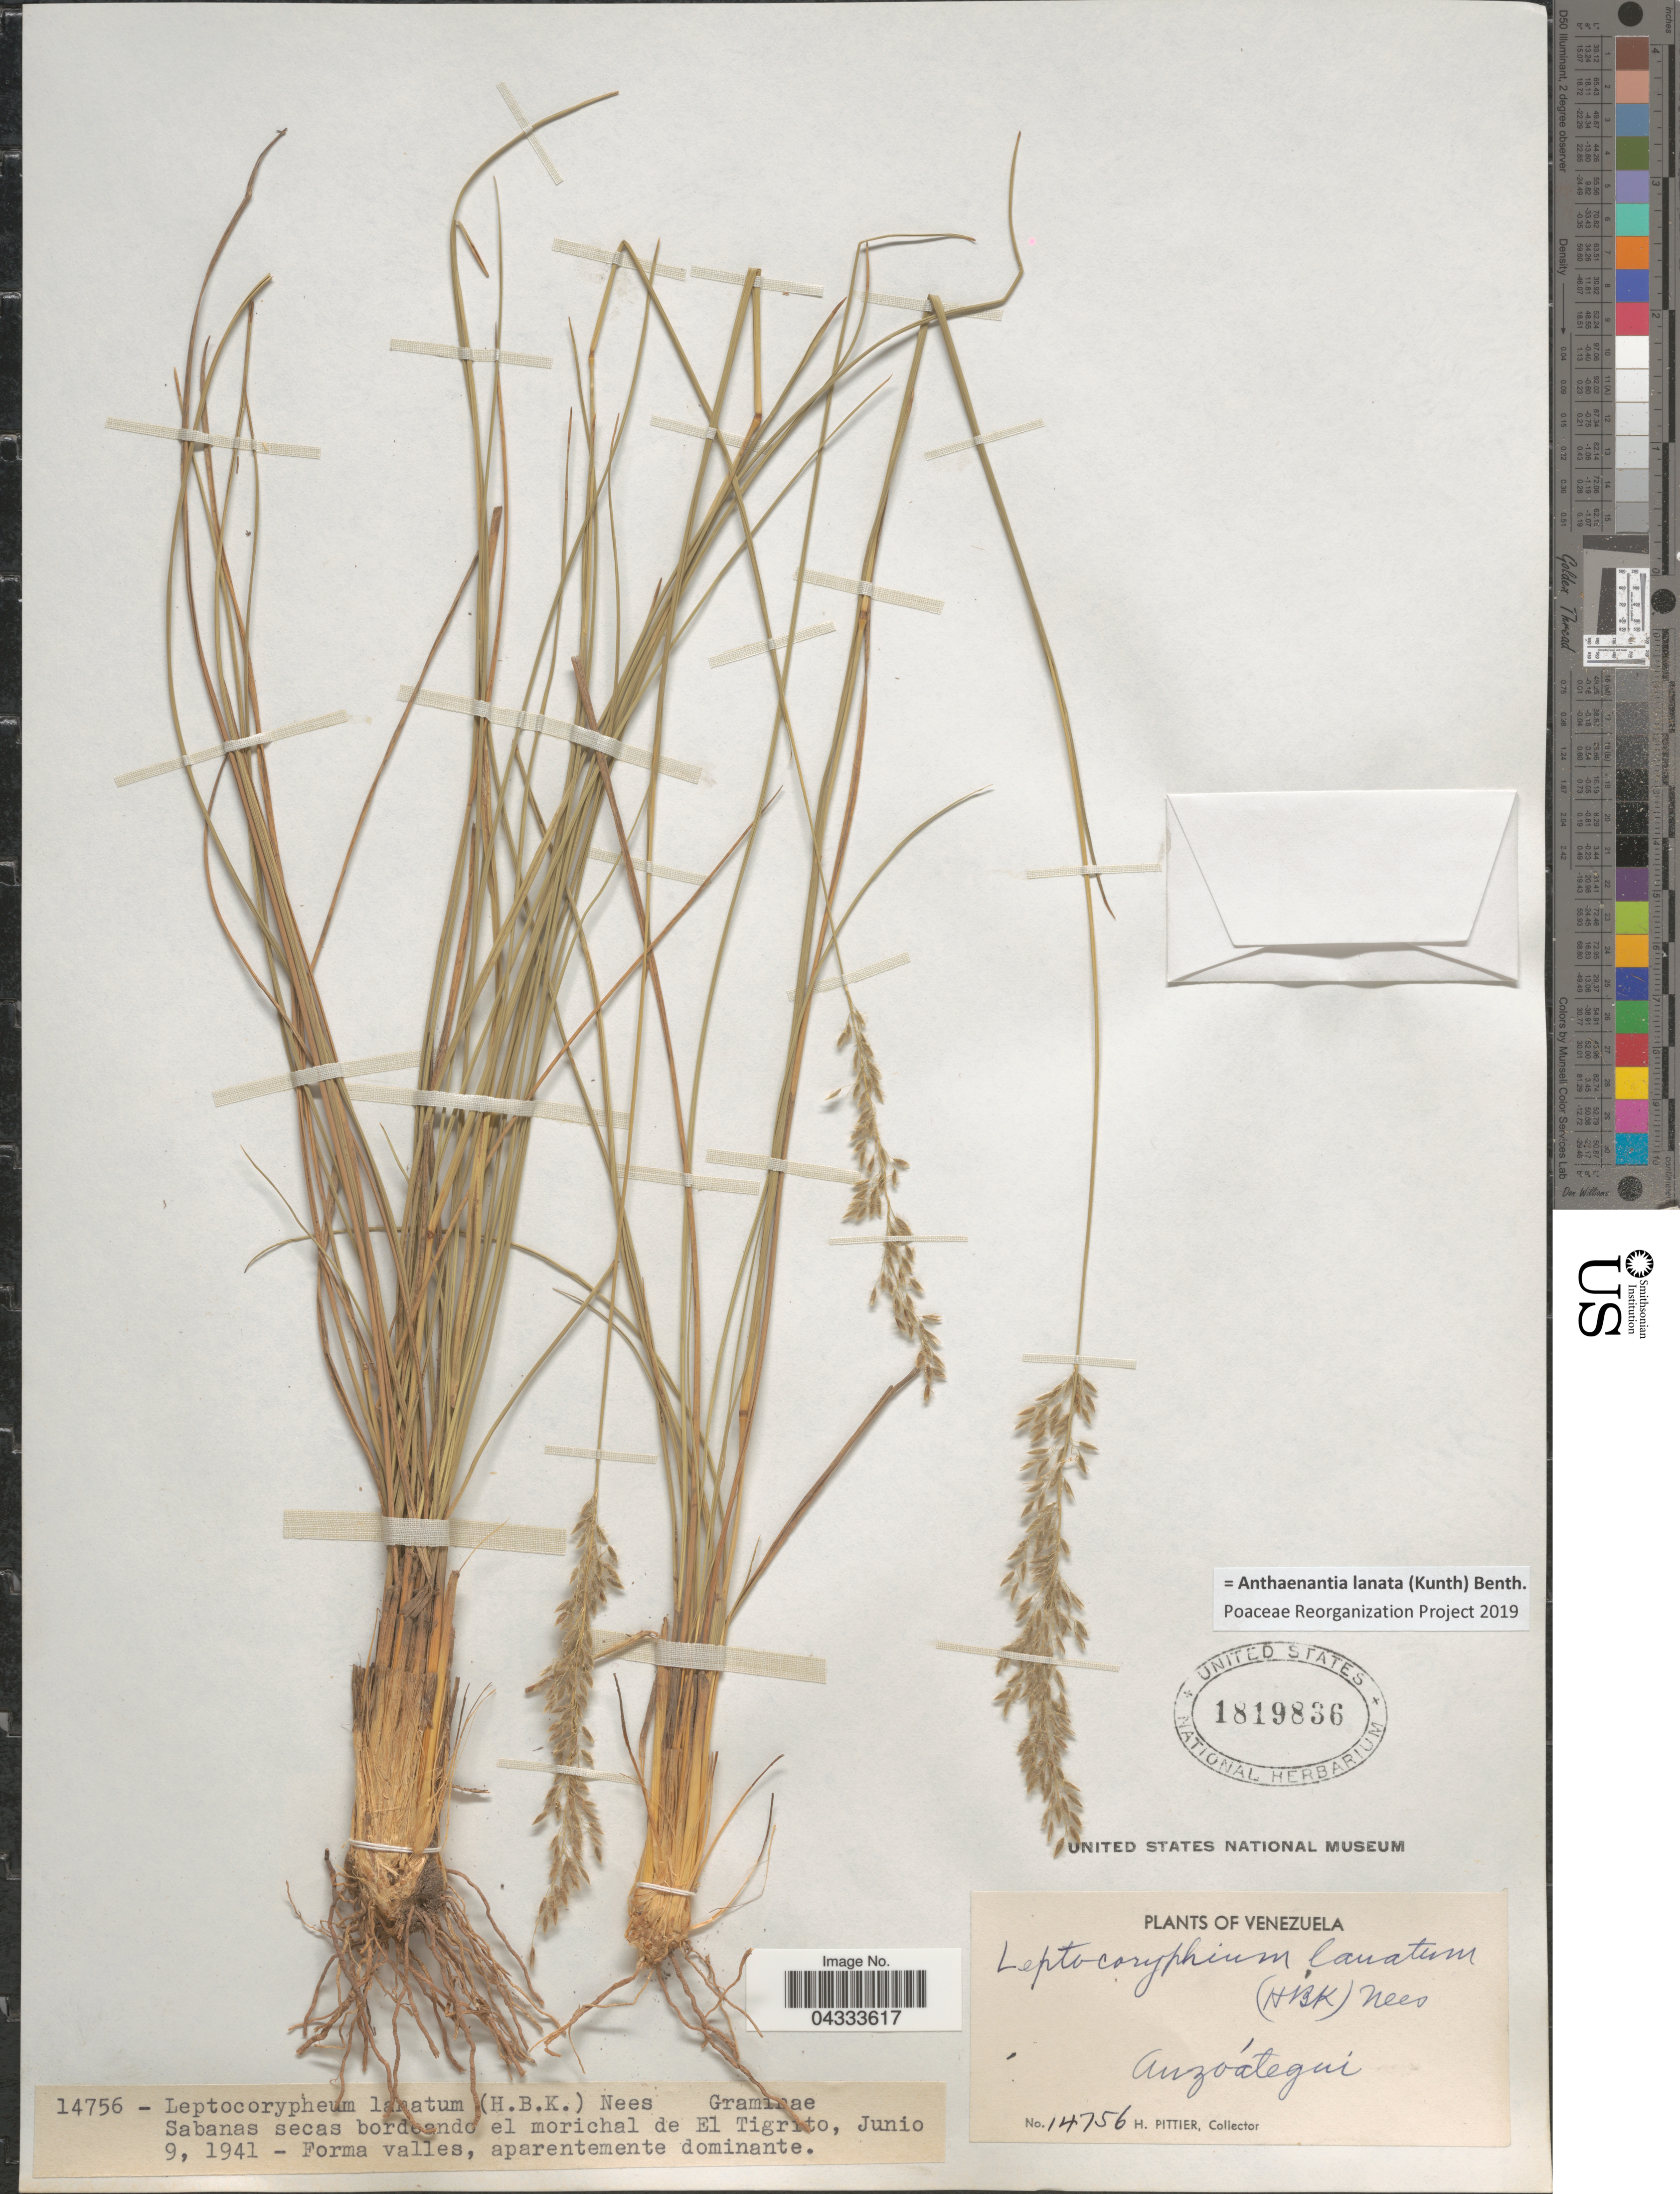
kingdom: Plantae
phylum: Tracheophyta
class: Liliopsida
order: Poales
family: Poaceae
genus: Anthaenantia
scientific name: Anthaenantia lanata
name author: (Kunth) Benth.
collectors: H. F. Pittier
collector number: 14756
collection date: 1941-06-09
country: Venezuela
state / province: Anzoategui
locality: Sabanas secas bordeando el morichal de El Tigrito.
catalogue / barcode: US 1819836